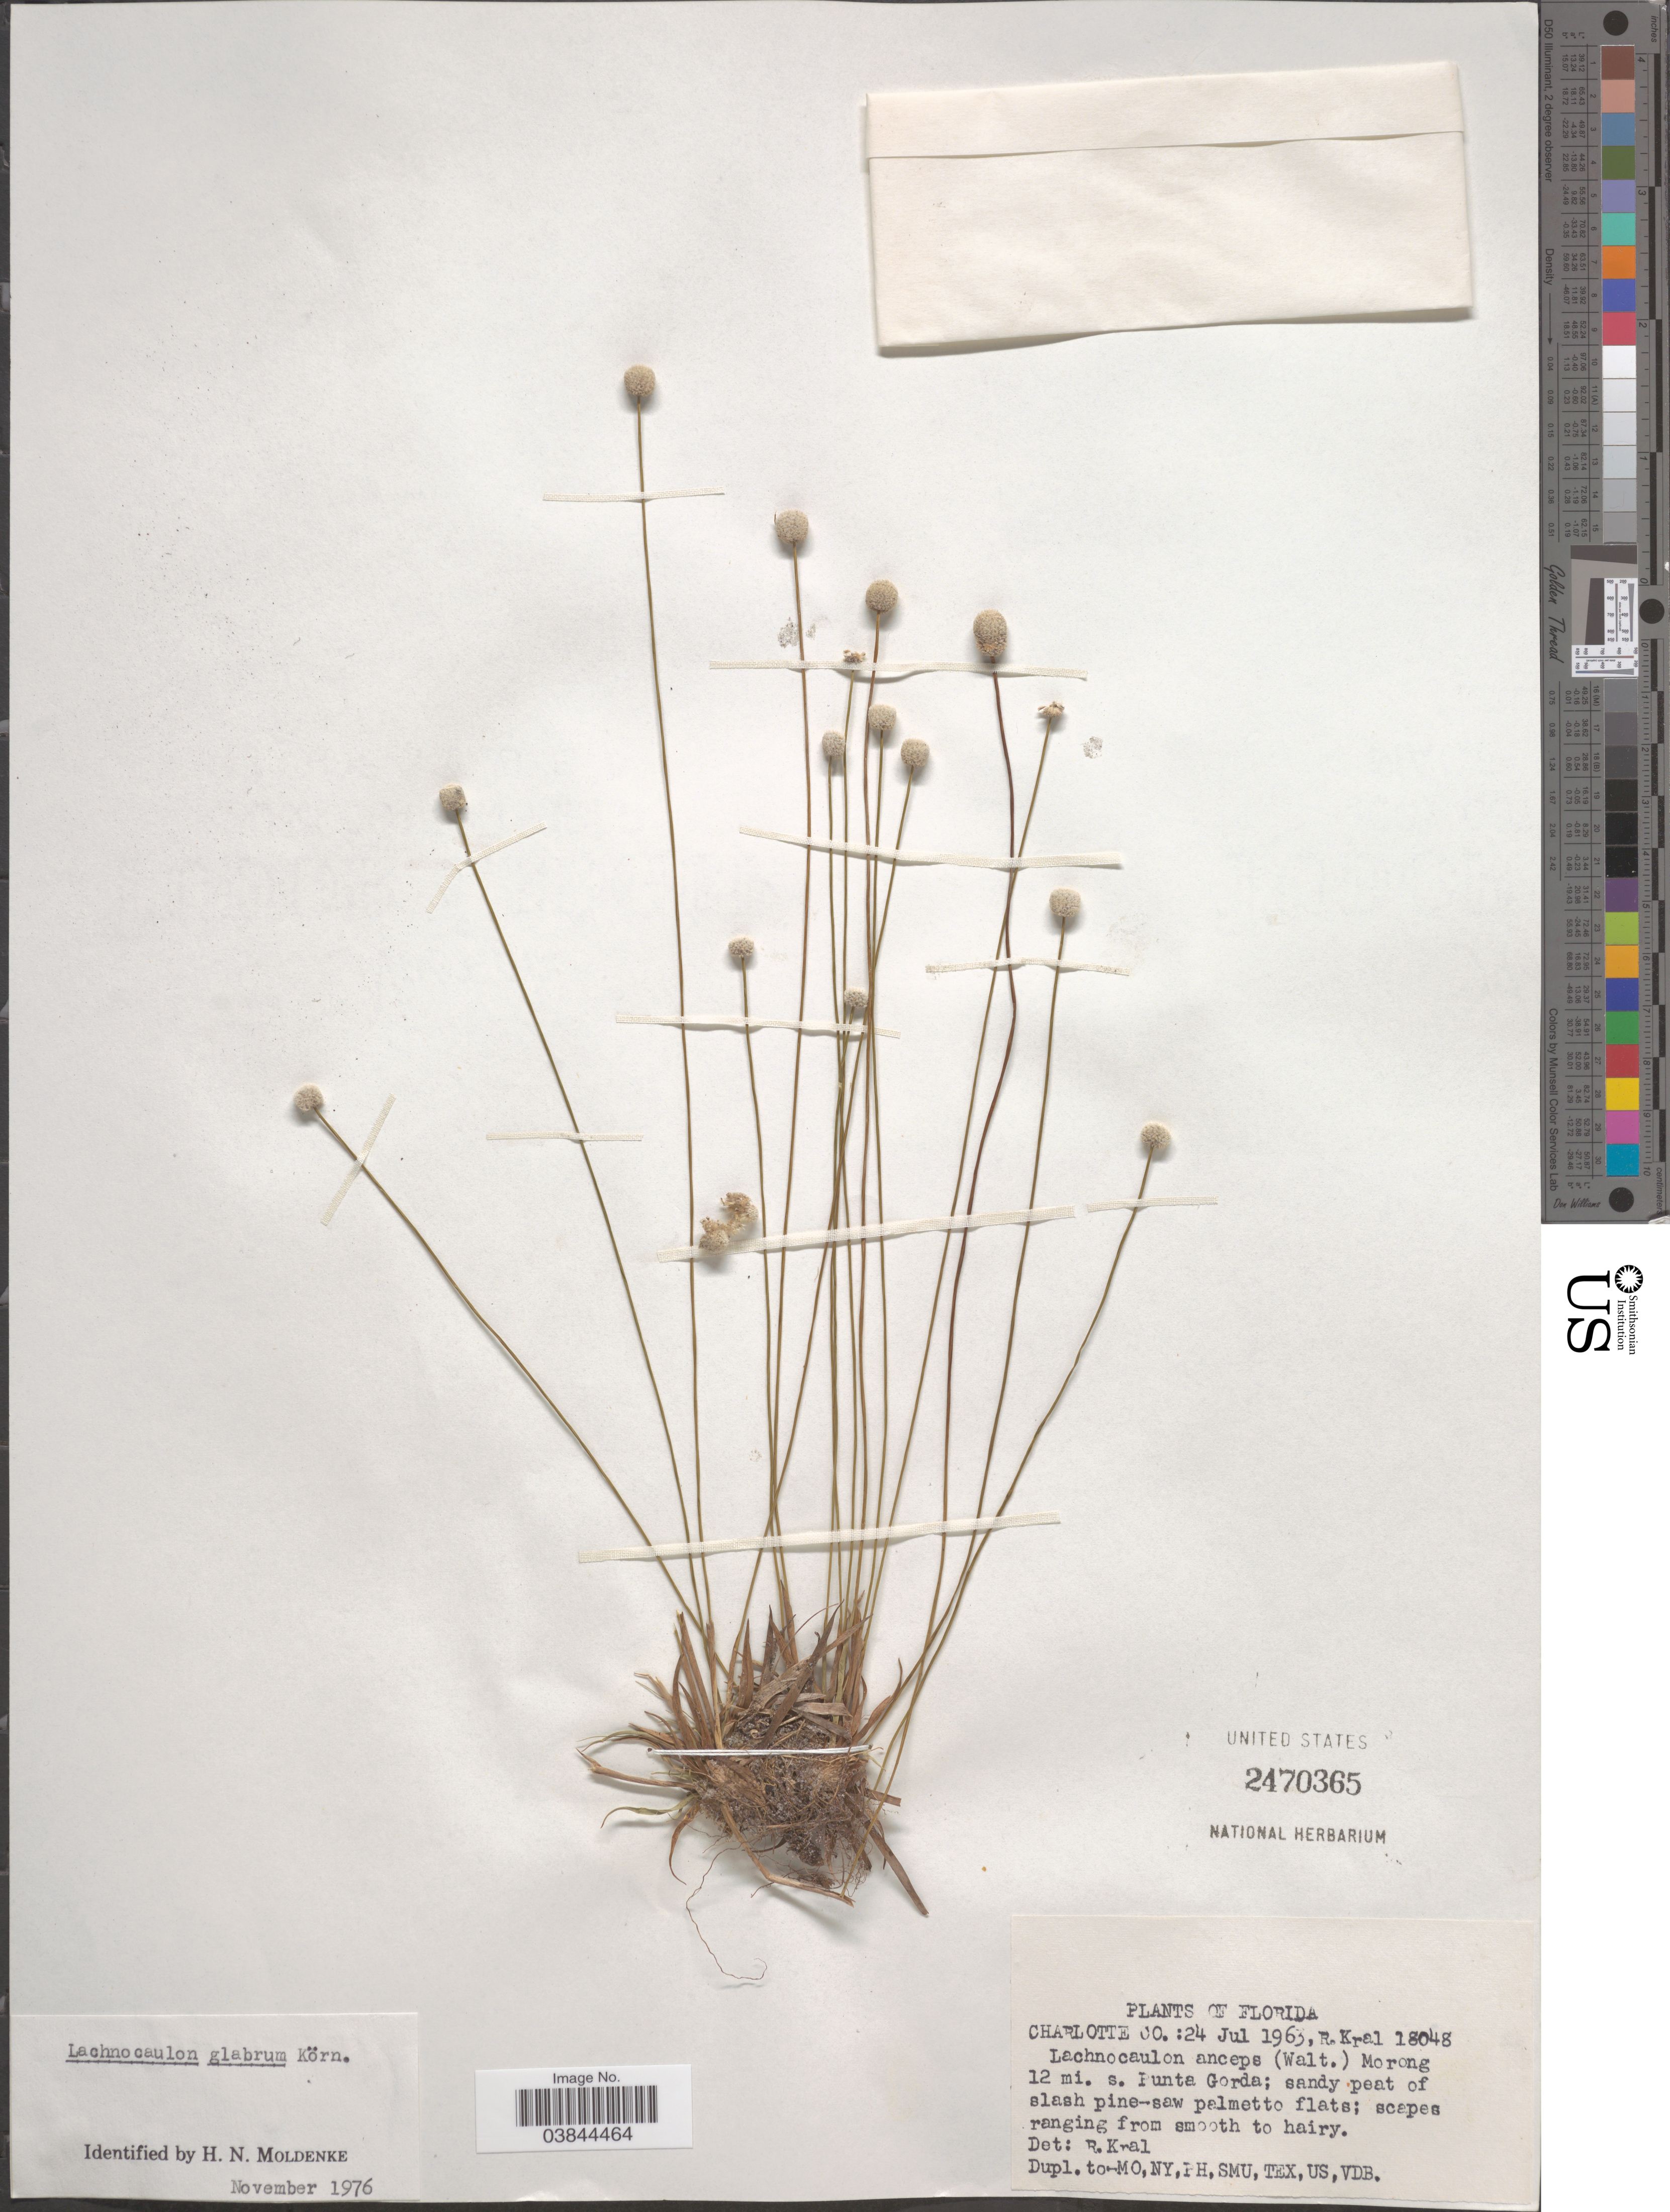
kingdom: Plantae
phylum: Tracheophyta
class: Liliopsida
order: Poales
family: Eriocaulaceae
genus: Lachnocaulon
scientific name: Lachnocaulon glabrum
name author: Körn.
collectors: R. Kral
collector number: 18048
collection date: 1963-07-24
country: United States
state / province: Florida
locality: Charlotte Co.: 12 mi. s. Punta Gorda.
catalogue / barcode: US 2470365